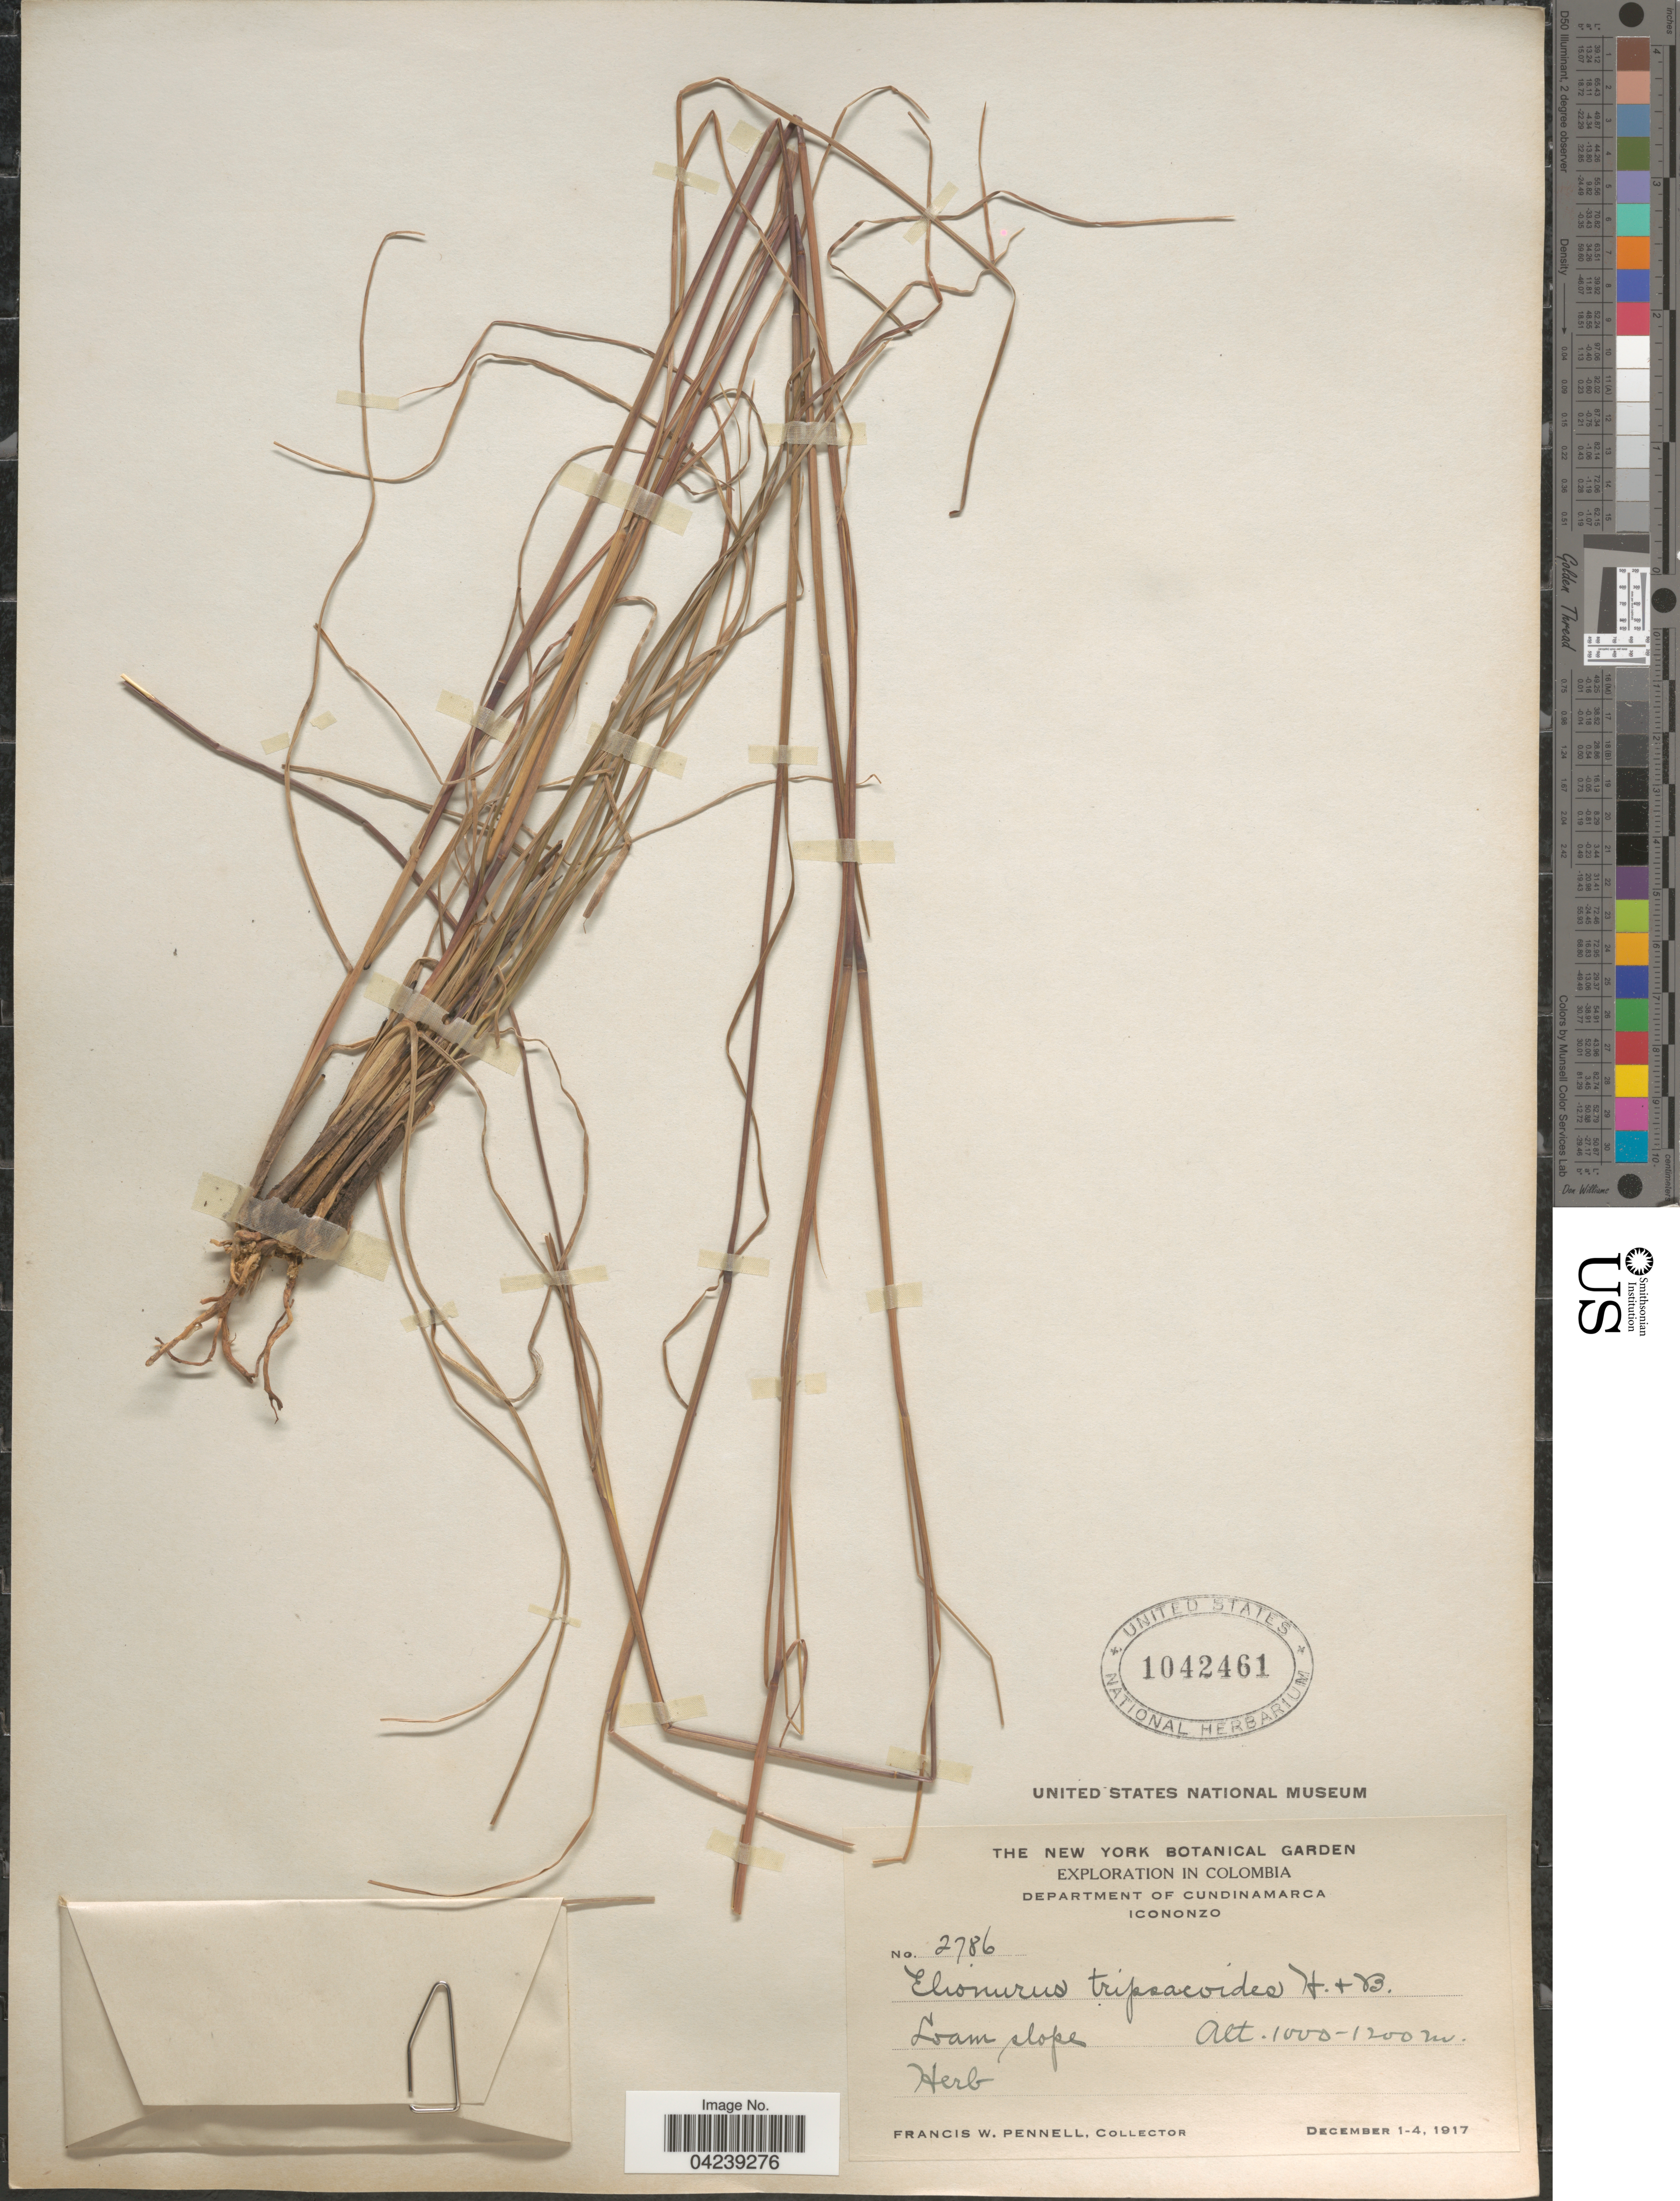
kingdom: Plantae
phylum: Tracheophyta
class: Liliopsida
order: Poales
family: Poaceae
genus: Elionurus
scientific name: Elionurus tripsacoides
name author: Humb. & Bonpl. ex Willd.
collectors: F. W. Pennell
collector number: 2786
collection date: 1917-12-01/1917-12-04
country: Colombia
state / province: Cundinamarca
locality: Exploration in Colombia. Department of Cundinamarca. Icononzo.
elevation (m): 1000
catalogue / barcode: US 1042461